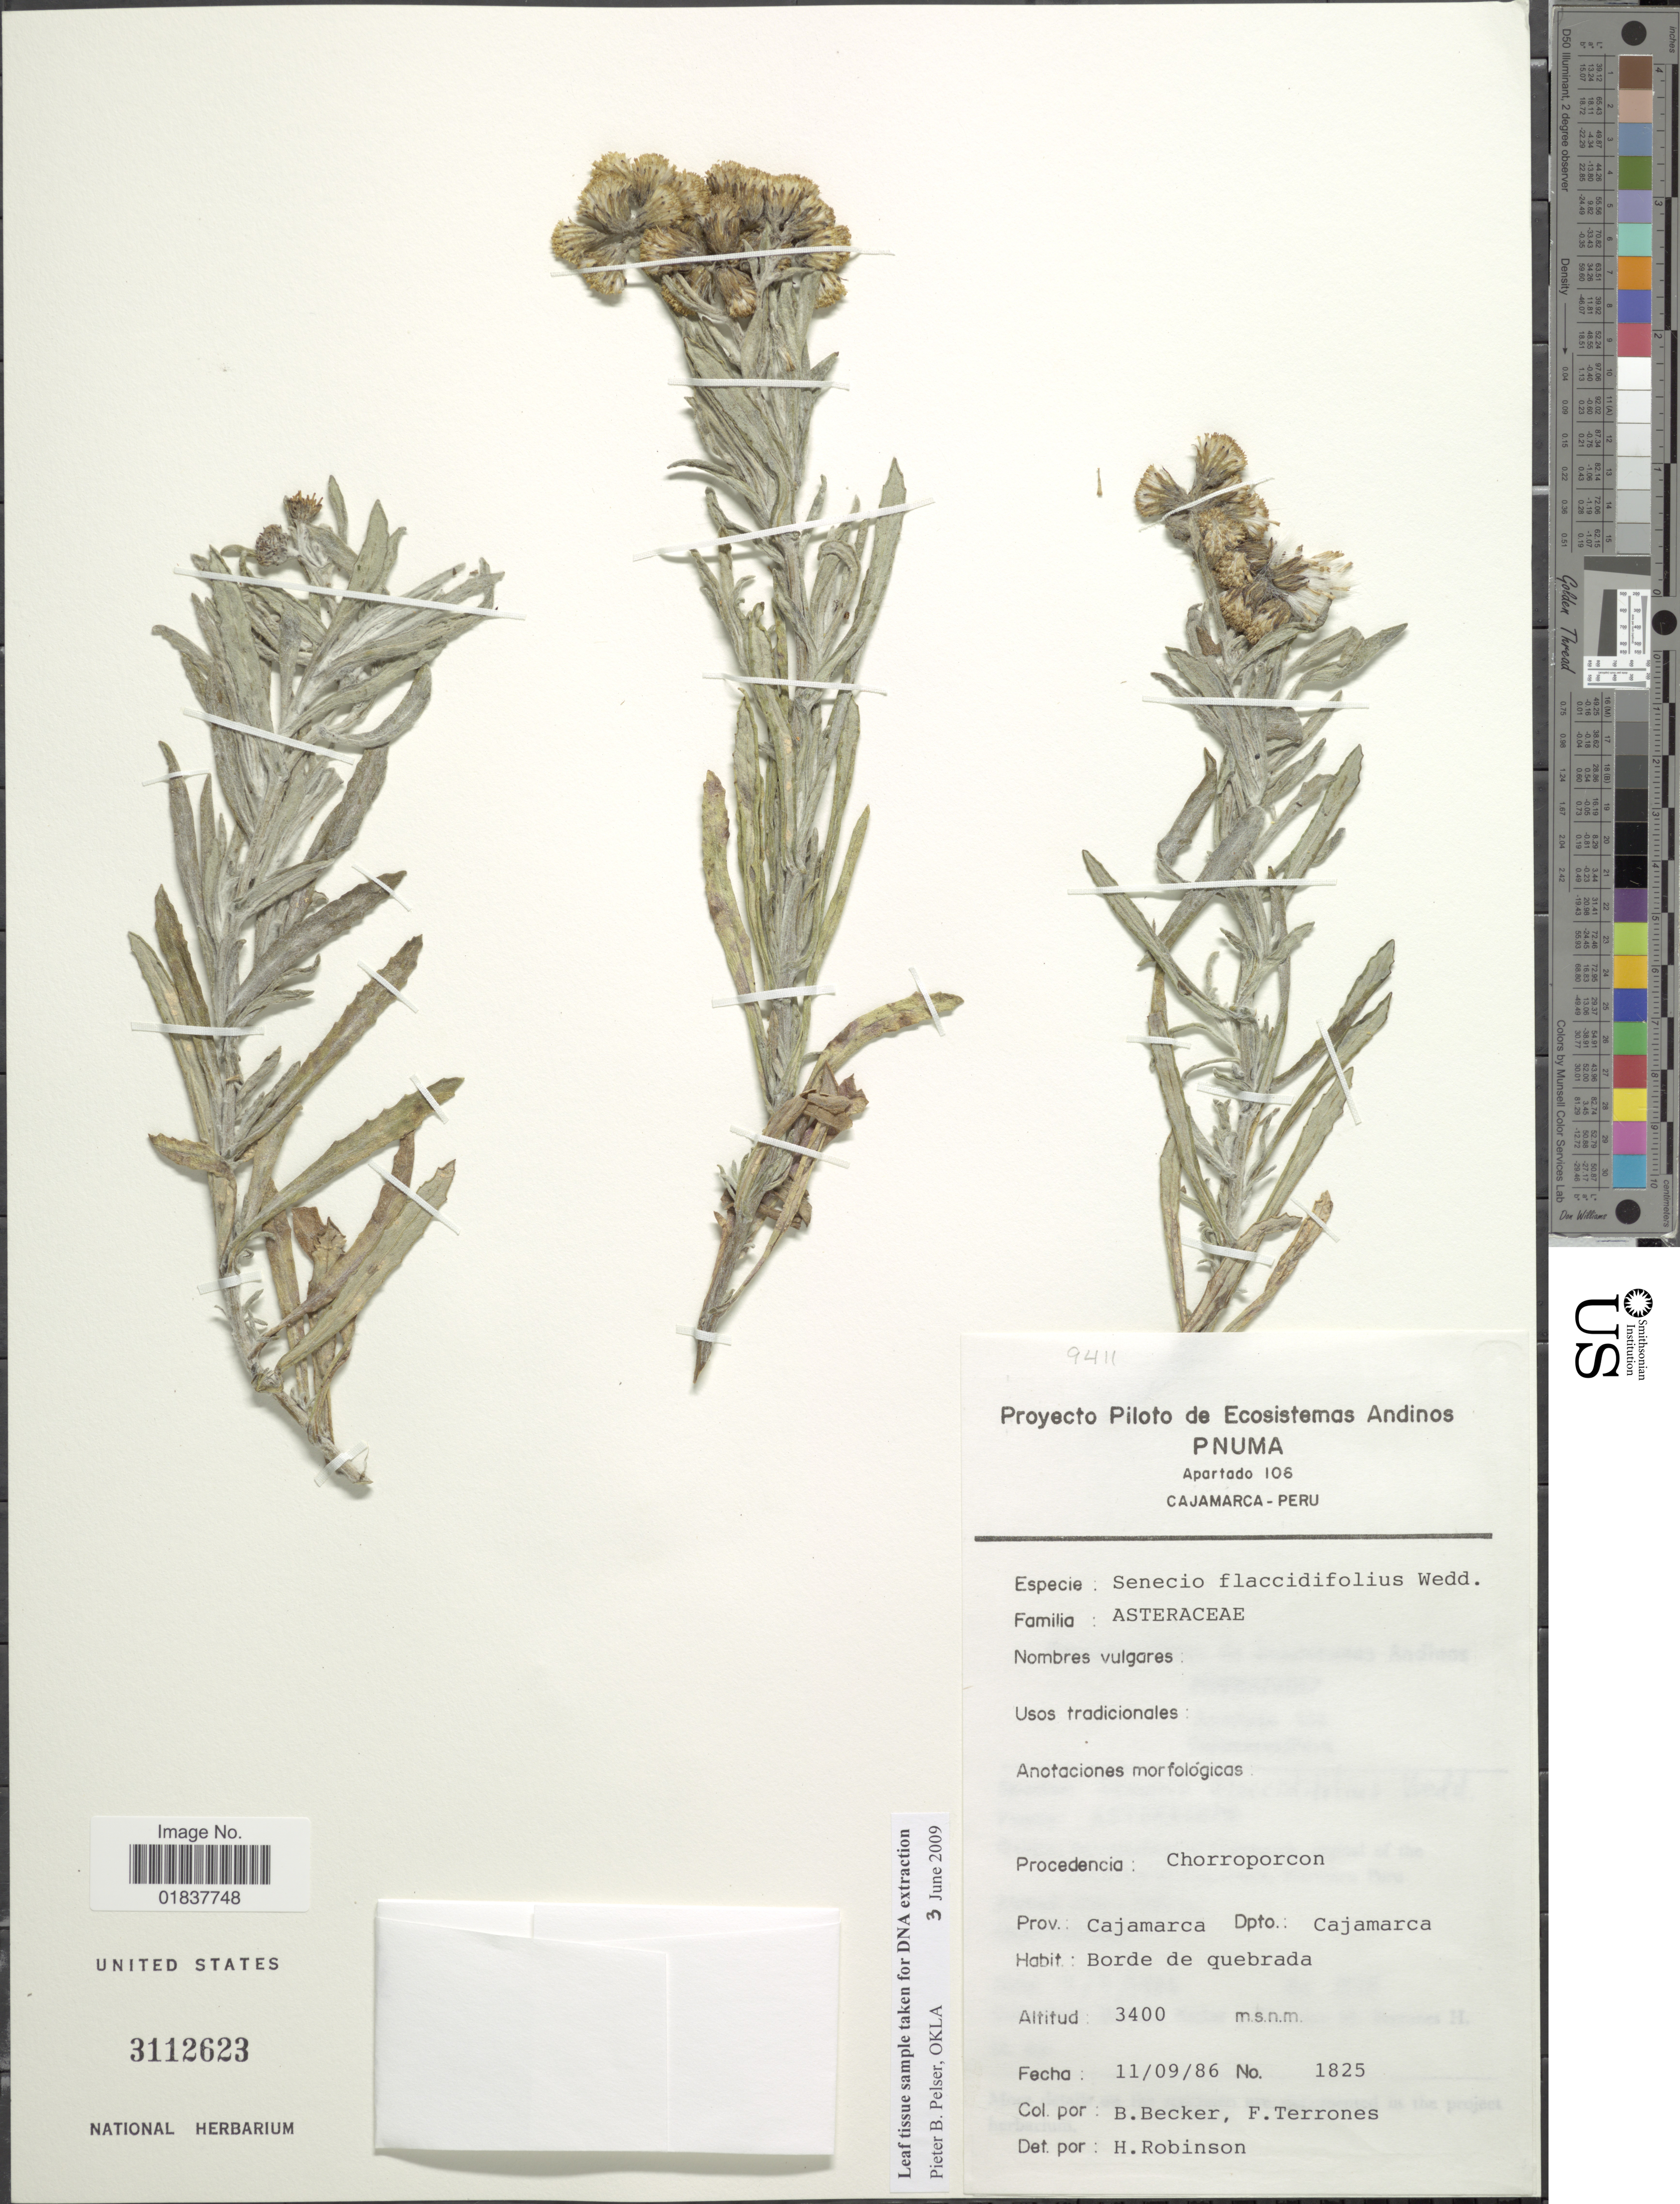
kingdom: Plantae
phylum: Tracheophyta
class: Magnoliopsida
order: Asterales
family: Asteraceae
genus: Senecio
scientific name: Senecio flaccidifolius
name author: Wedd.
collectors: B. Becker & F. Terrones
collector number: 1825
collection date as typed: Transcribed d/m/y: 11/9/86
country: Peru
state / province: Cajamarca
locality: Prov. Cajamarca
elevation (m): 3400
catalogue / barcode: US 3112623